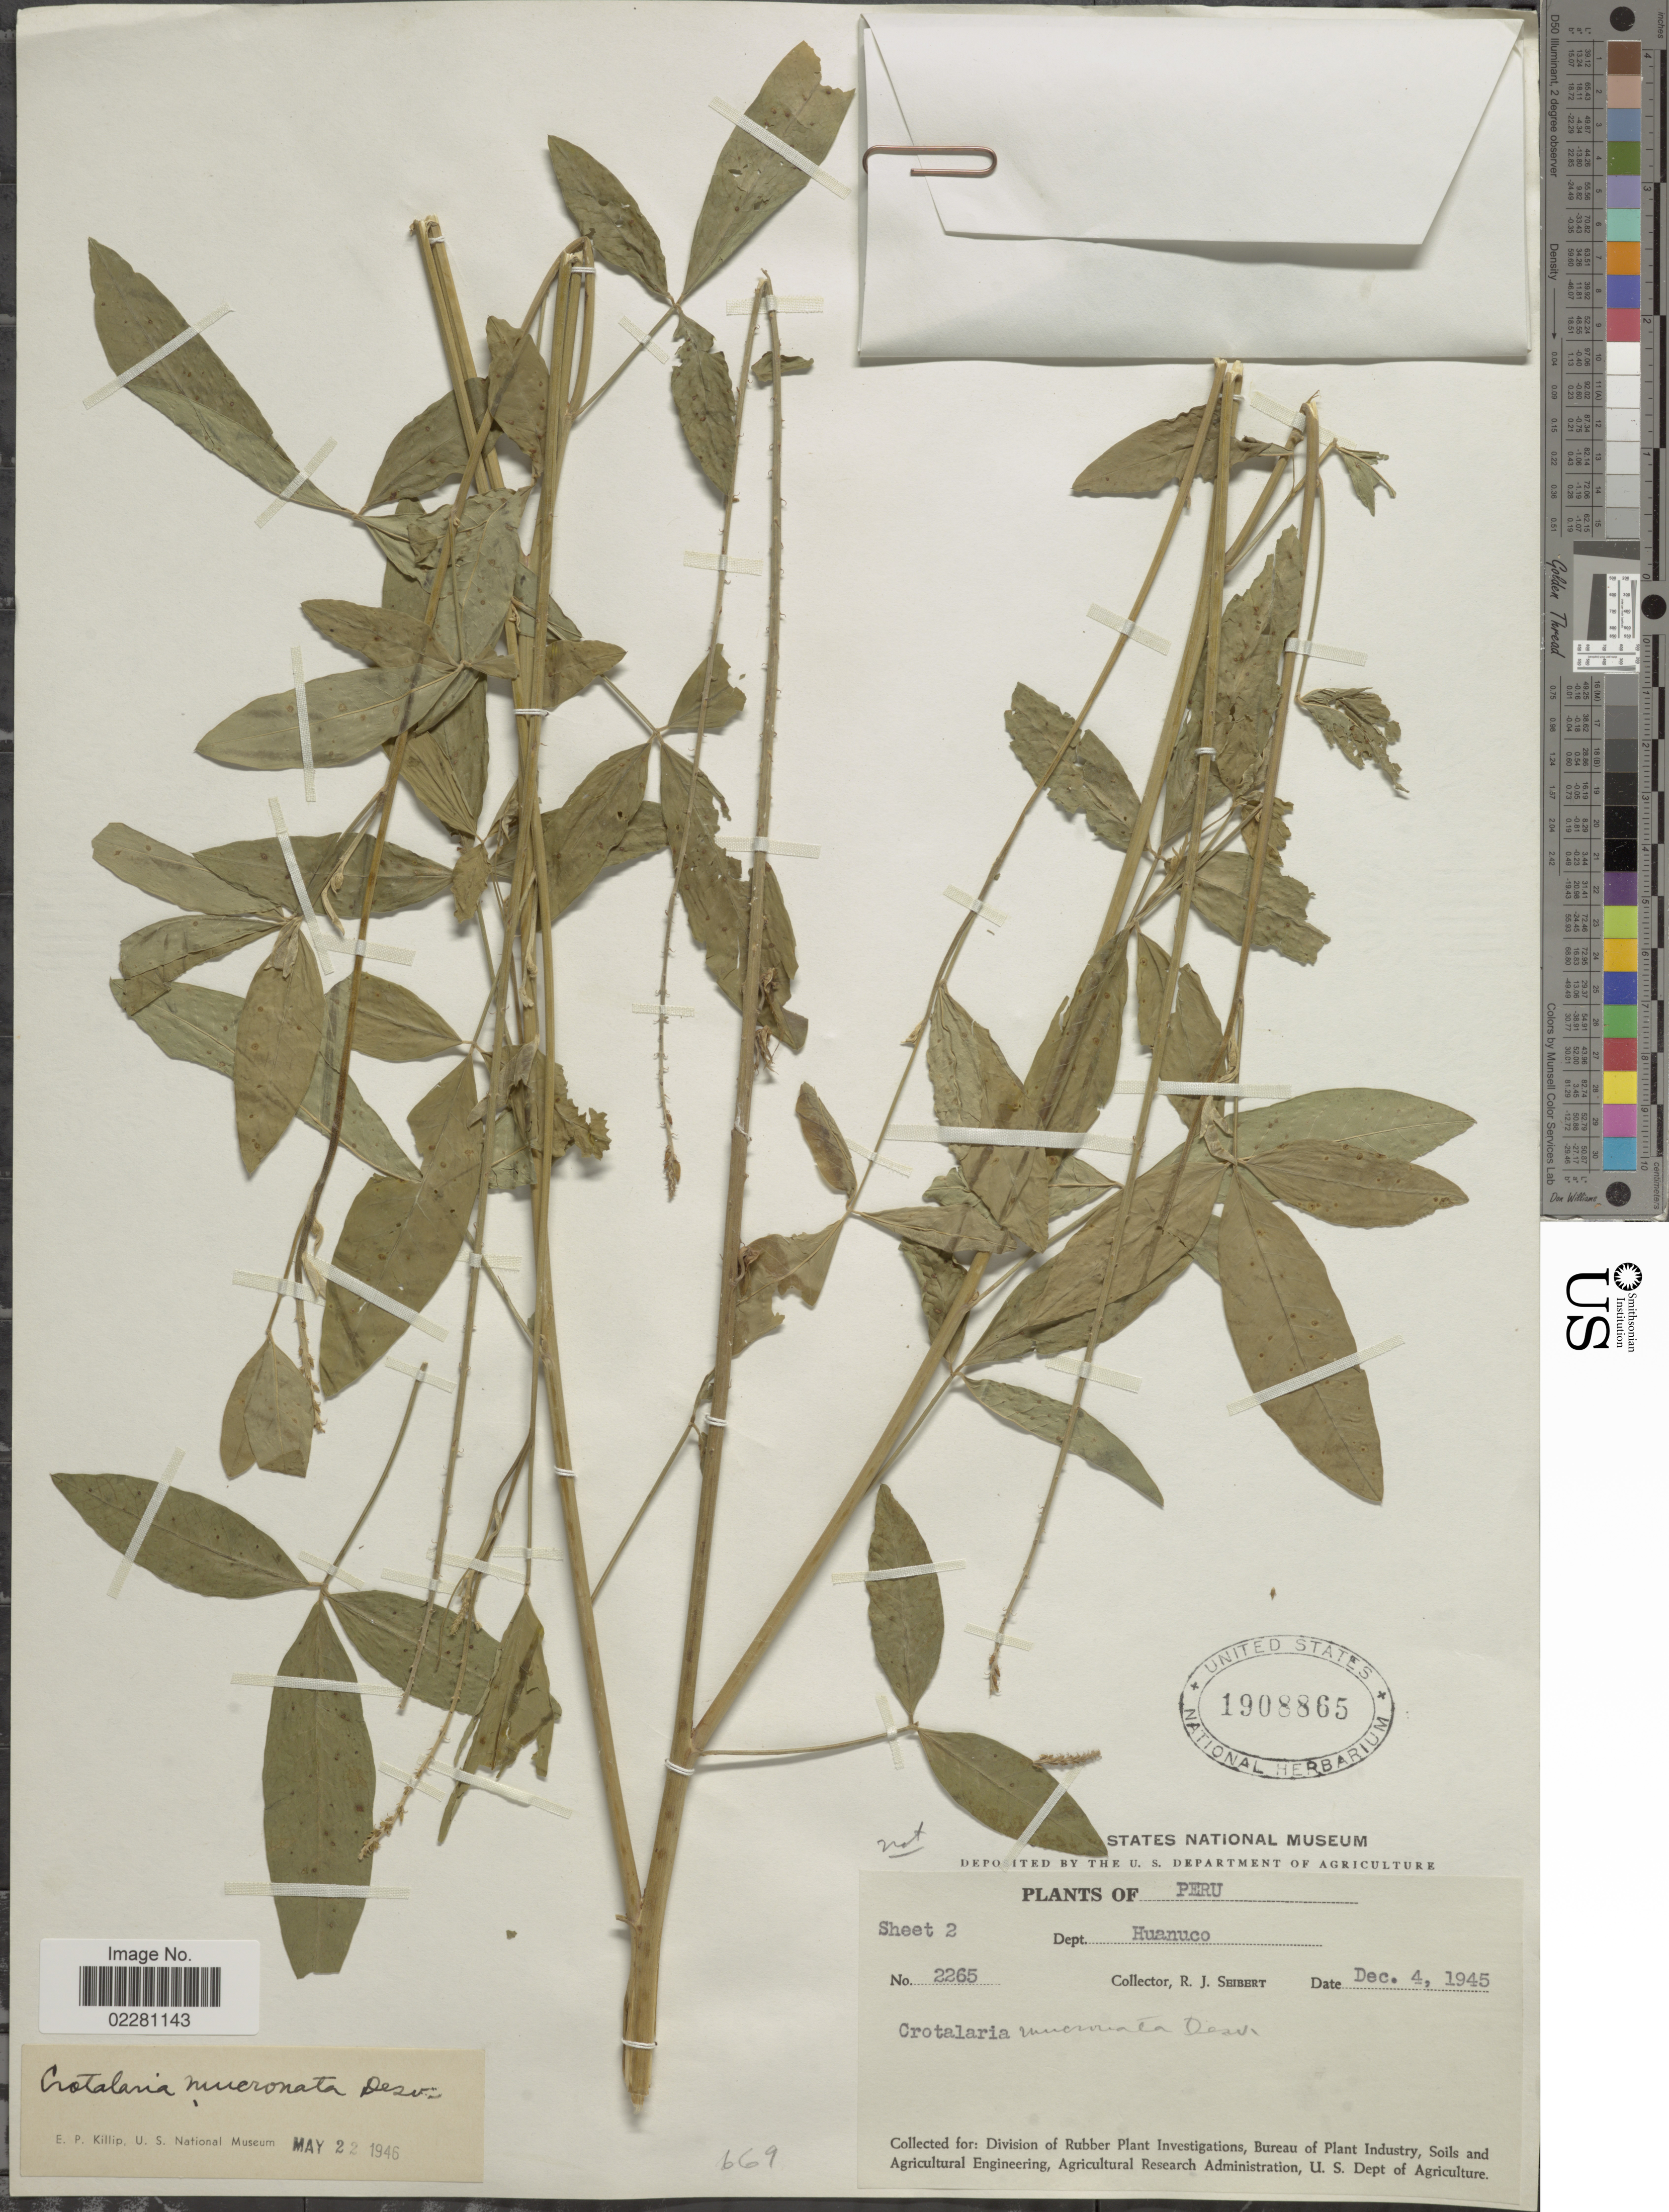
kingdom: Plantae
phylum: Tracheophyta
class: Magnoliopsida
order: Fabales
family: Fabaceae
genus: Crotalaria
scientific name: Crotalaria mucronata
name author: Desv.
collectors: R. J. Seibert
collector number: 2265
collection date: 1945-12-04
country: Peru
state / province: Huánuco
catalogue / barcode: US 1908865